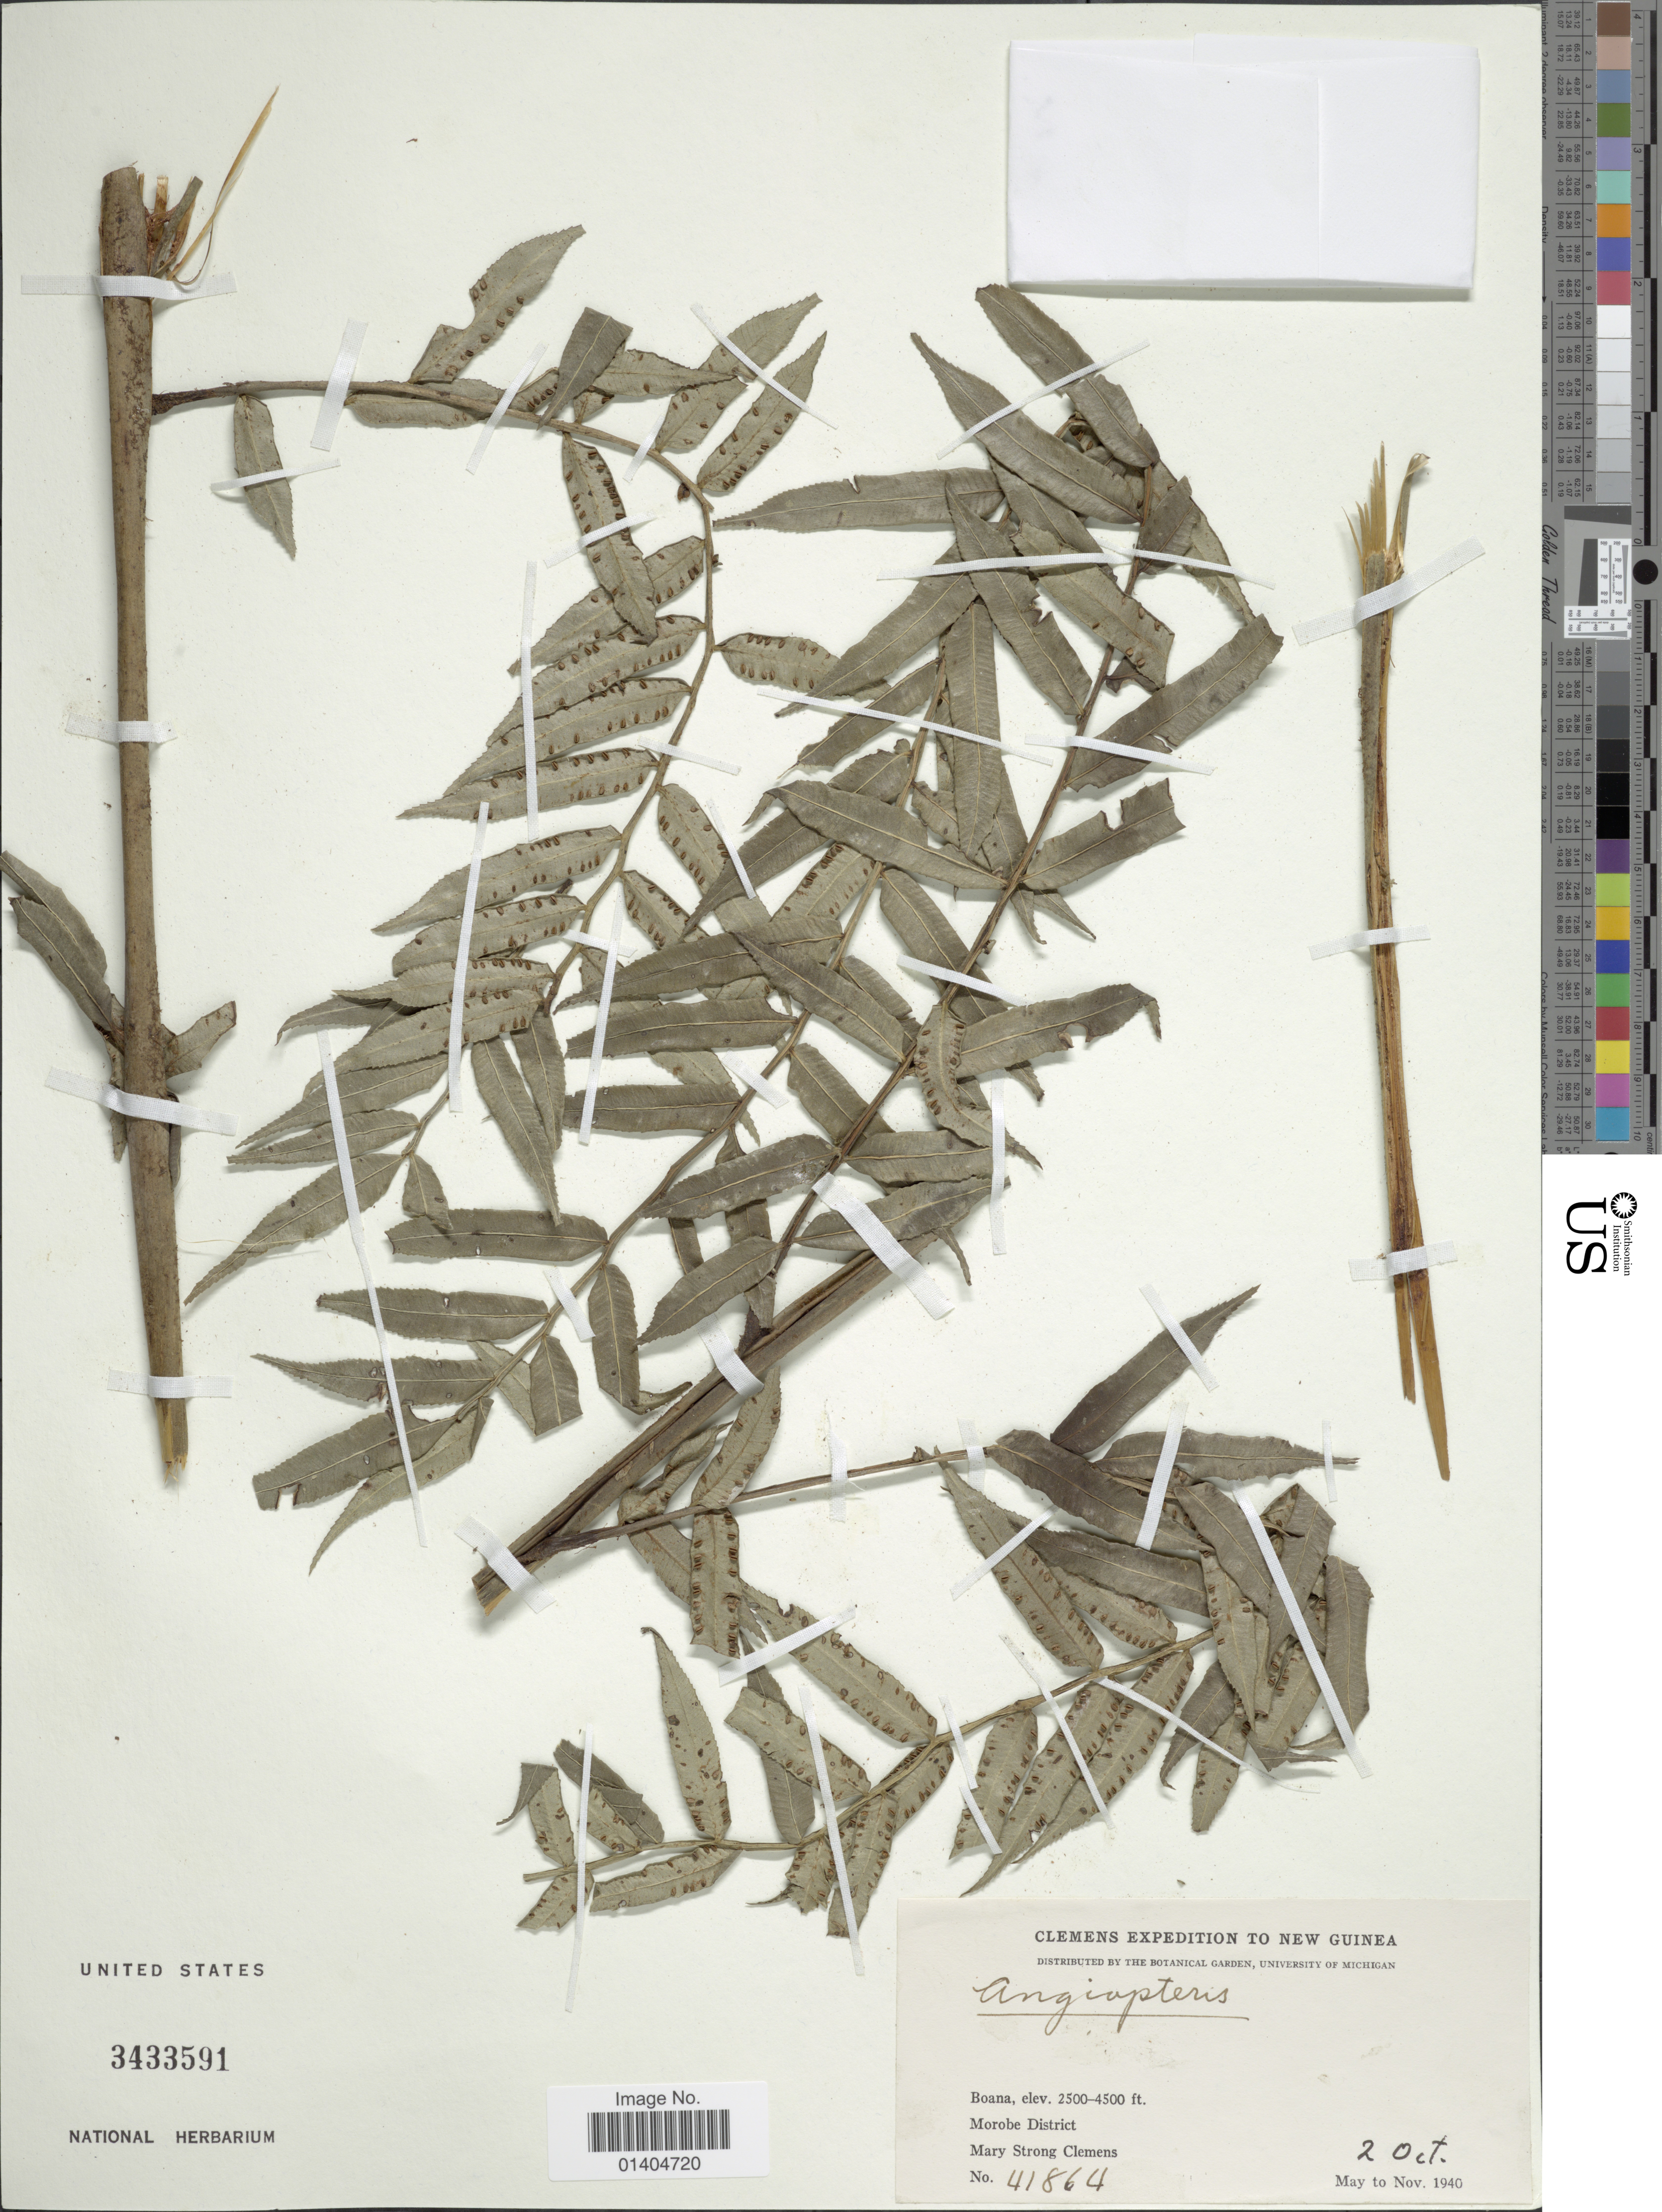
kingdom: Plantae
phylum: Tracheophyta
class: Polypodiopsida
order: Marattiales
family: Marattiaceae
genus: Angiopteris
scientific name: Angiopteris lauterbachii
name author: Hieron.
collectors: M. S. Clemens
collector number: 41864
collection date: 1940-05/1940-11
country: Papua New Guinea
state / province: Morobe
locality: New Guinea Boana, Morobe District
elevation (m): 762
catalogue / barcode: US 3433591